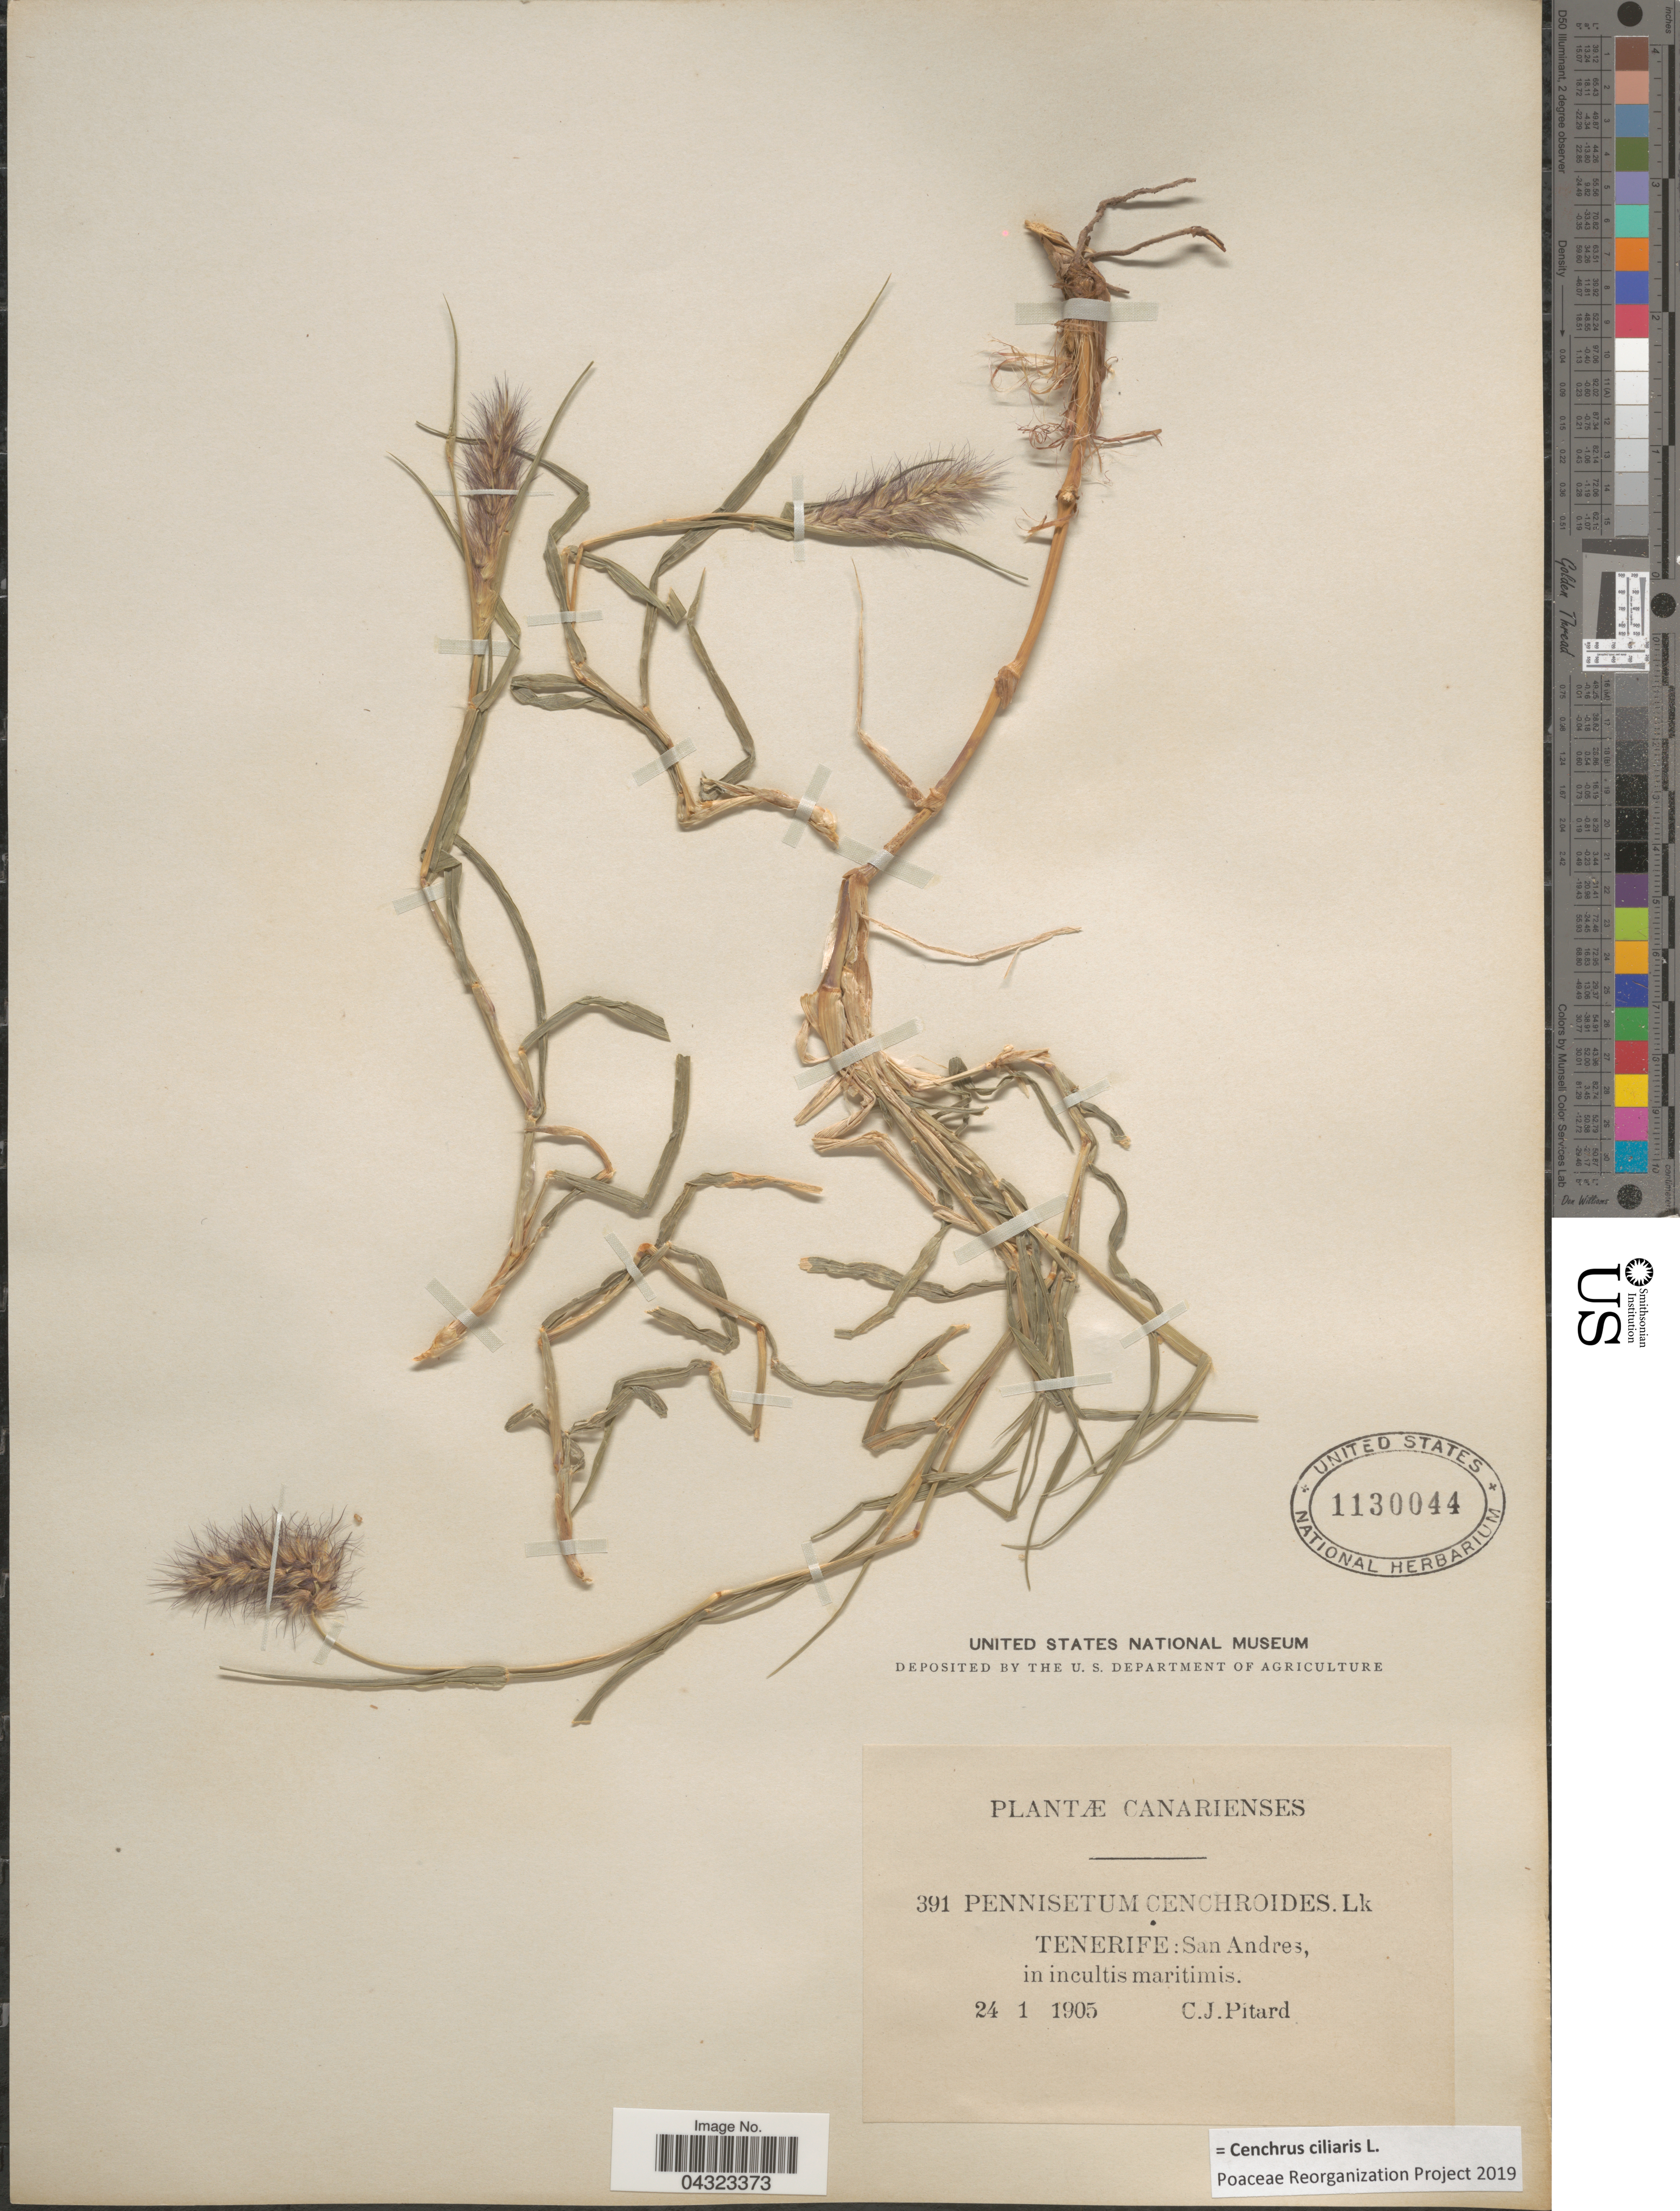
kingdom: Plantae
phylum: Tracheophyta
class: Liliopsida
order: Poales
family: Poaceae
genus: Cenchrus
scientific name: Cenchrus ciliaris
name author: L.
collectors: C. Pitard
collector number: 391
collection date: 1905-01-24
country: Spain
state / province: Canarias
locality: Canarienses. Tenerife: San Andres, in incultis maritimis.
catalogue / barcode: US 1130044